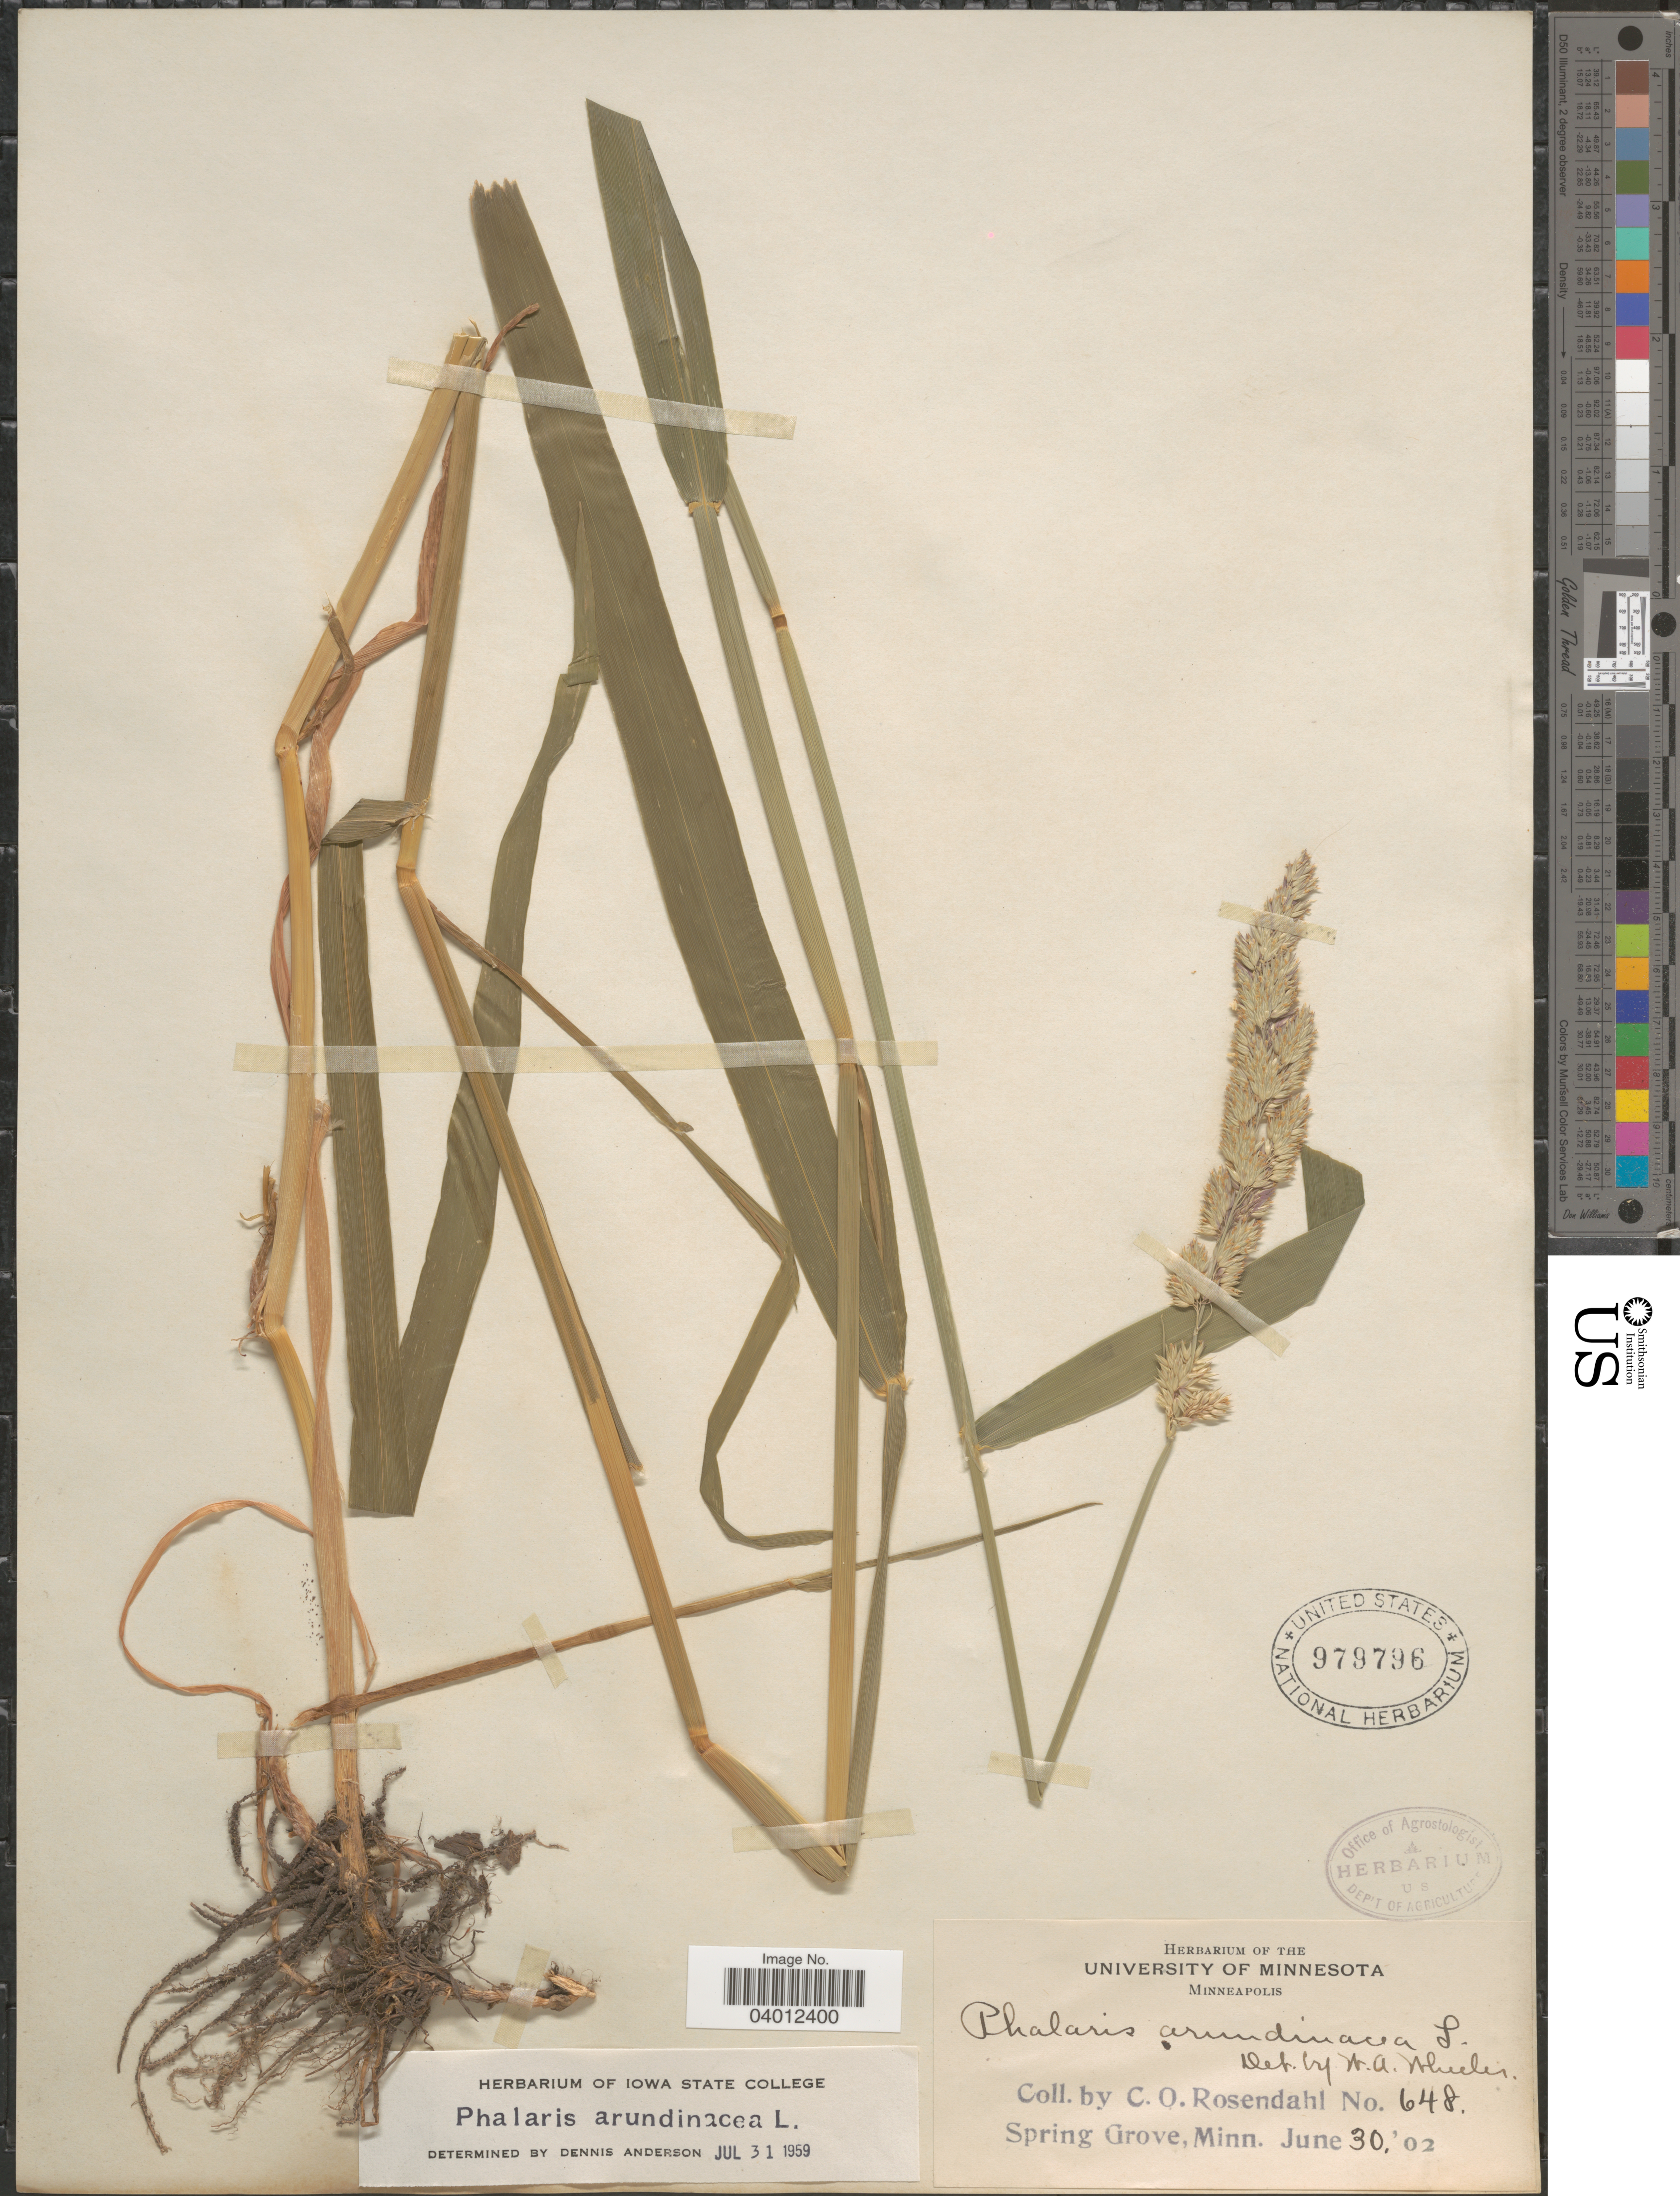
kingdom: Plantae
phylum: Tracheophyta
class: Liliopsida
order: Poales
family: Poaceae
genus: Phalaris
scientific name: Phalaris arundinacea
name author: L.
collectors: C. O. Rosendahl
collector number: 648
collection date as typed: Transcribed d/m/y: 30/6/2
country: United States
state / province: Minnesota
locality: Spring Grove.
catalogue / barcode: US 979796